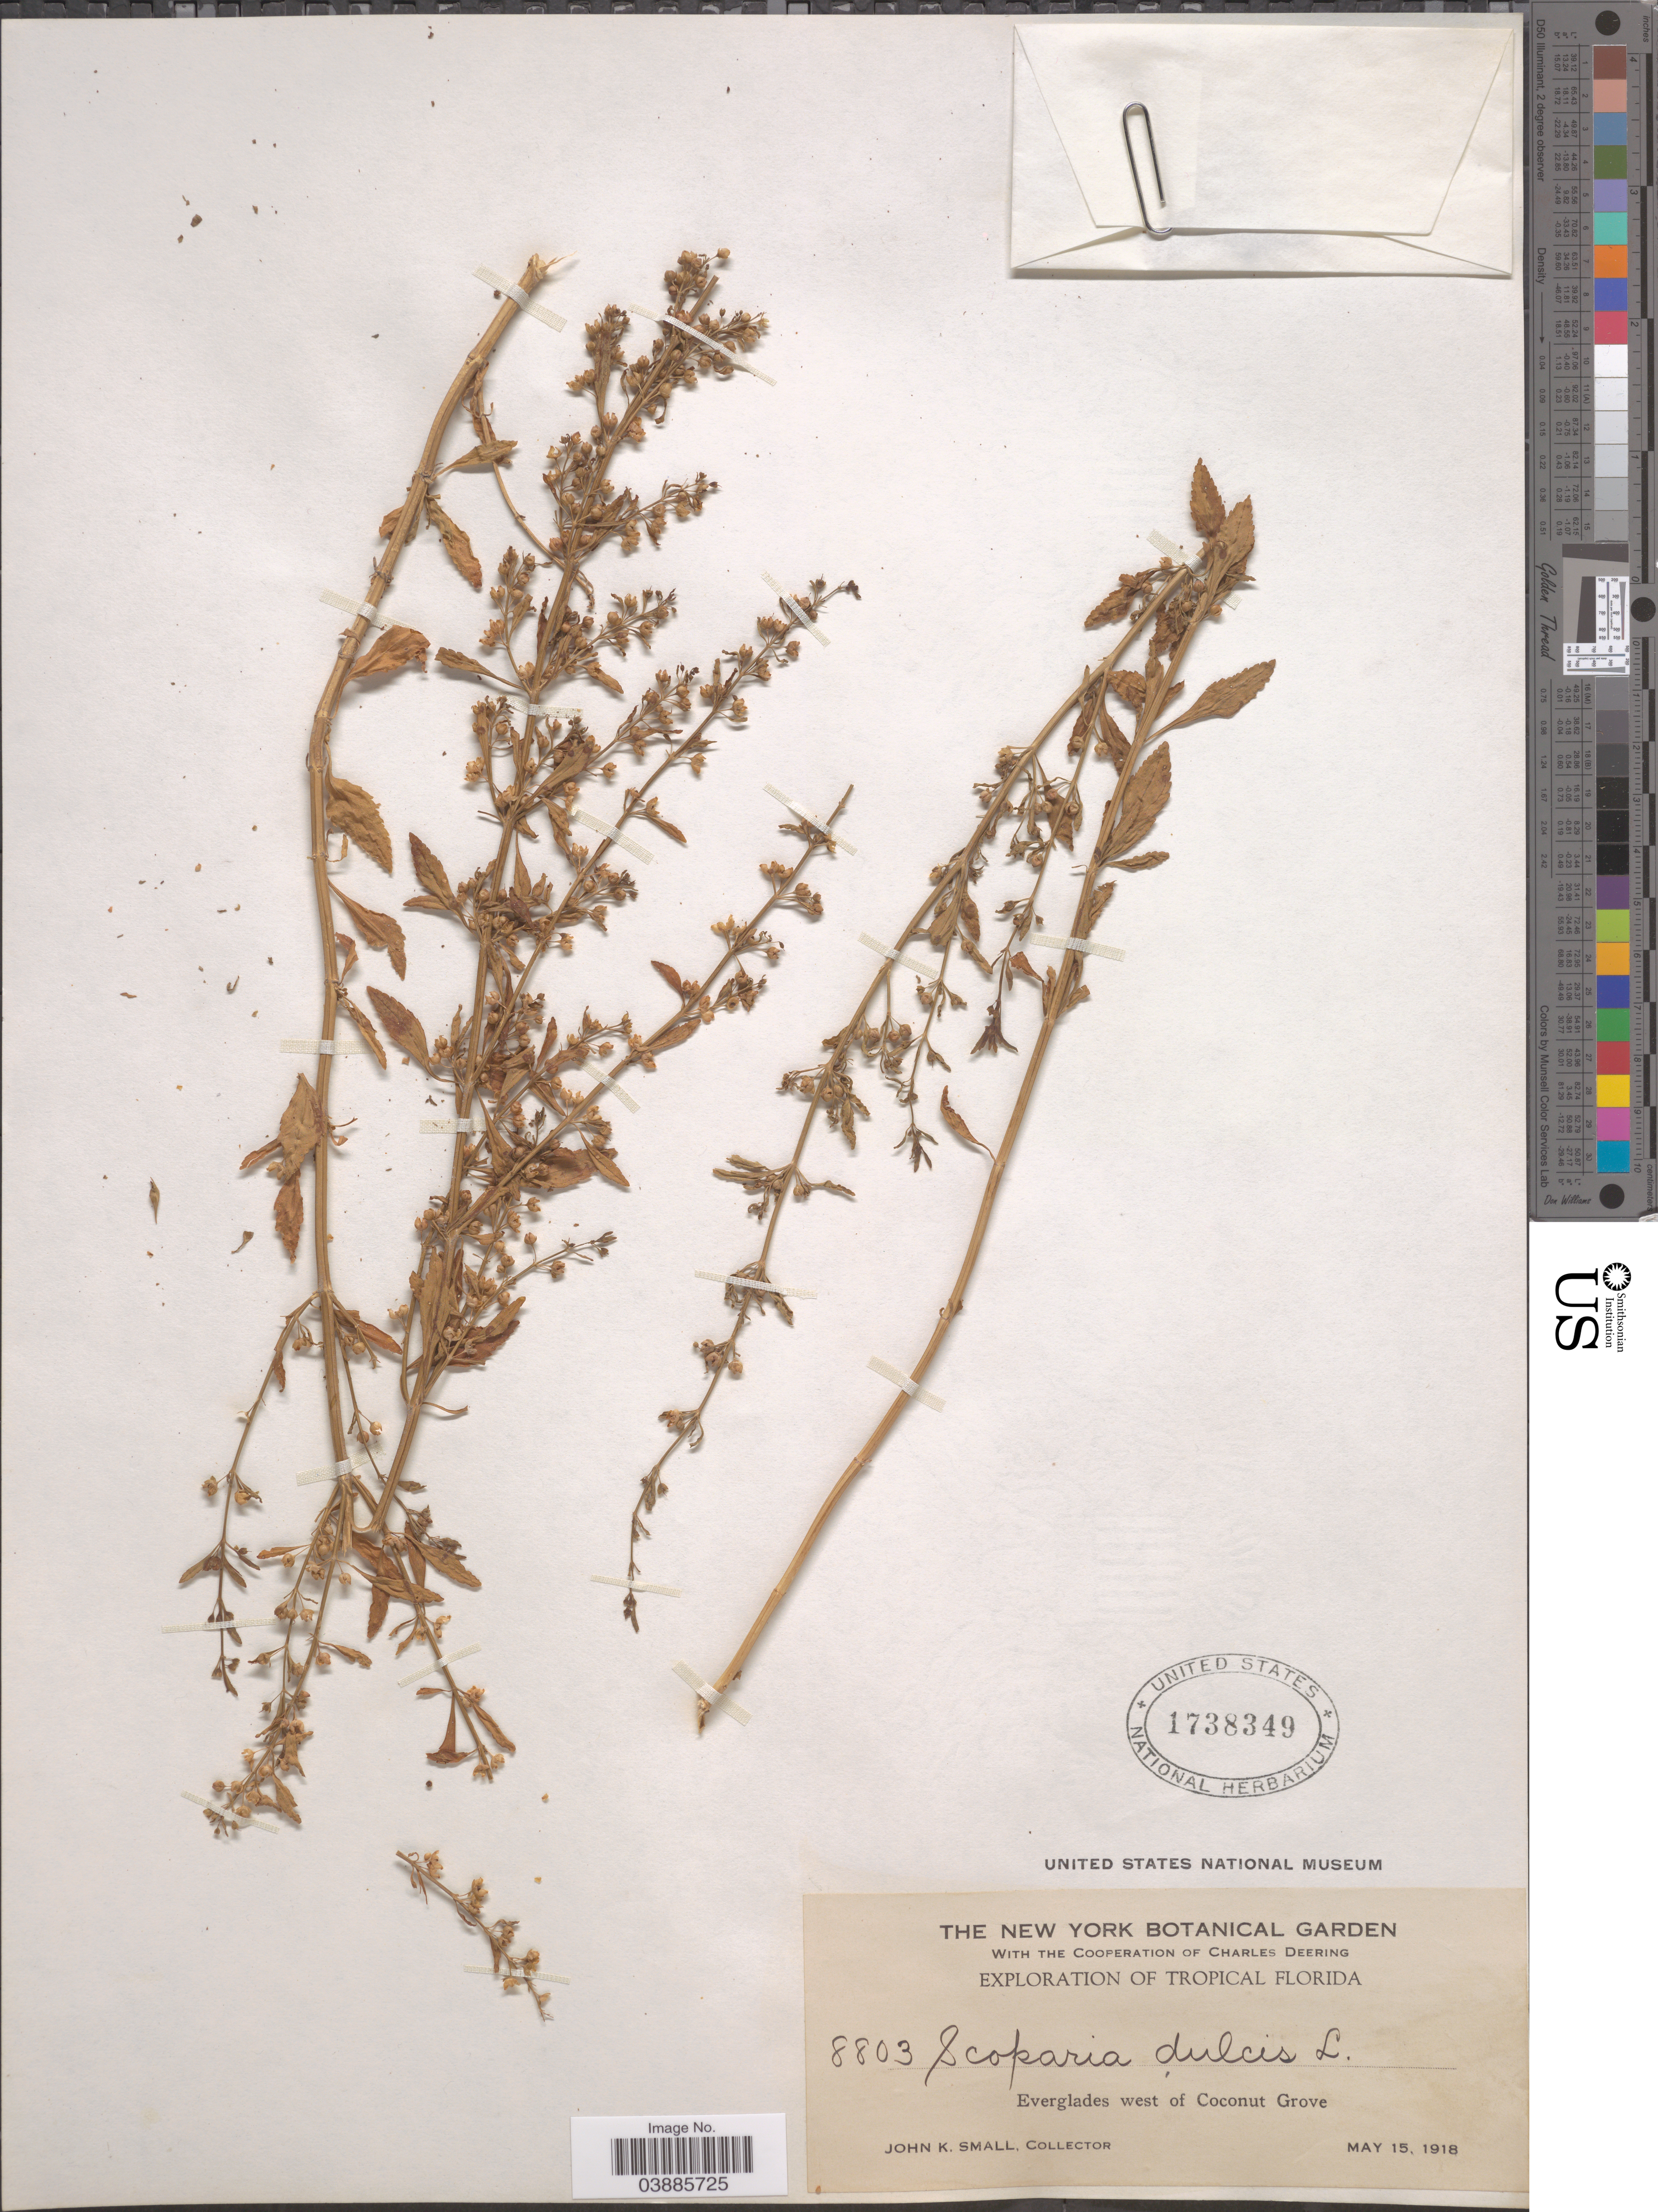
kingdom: Plantae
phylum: Tracheophyta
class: Magnoliopsida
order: Lamiales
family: Plantaginaceae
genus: Scoparia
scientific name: Scoparia dulcis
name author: L.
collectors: J. K. Small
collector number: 8803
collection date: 1918-05-15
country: United States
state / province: Florida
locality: Tropical Florida. Everglades west of Coconut Grove.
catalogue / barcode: US 1738349